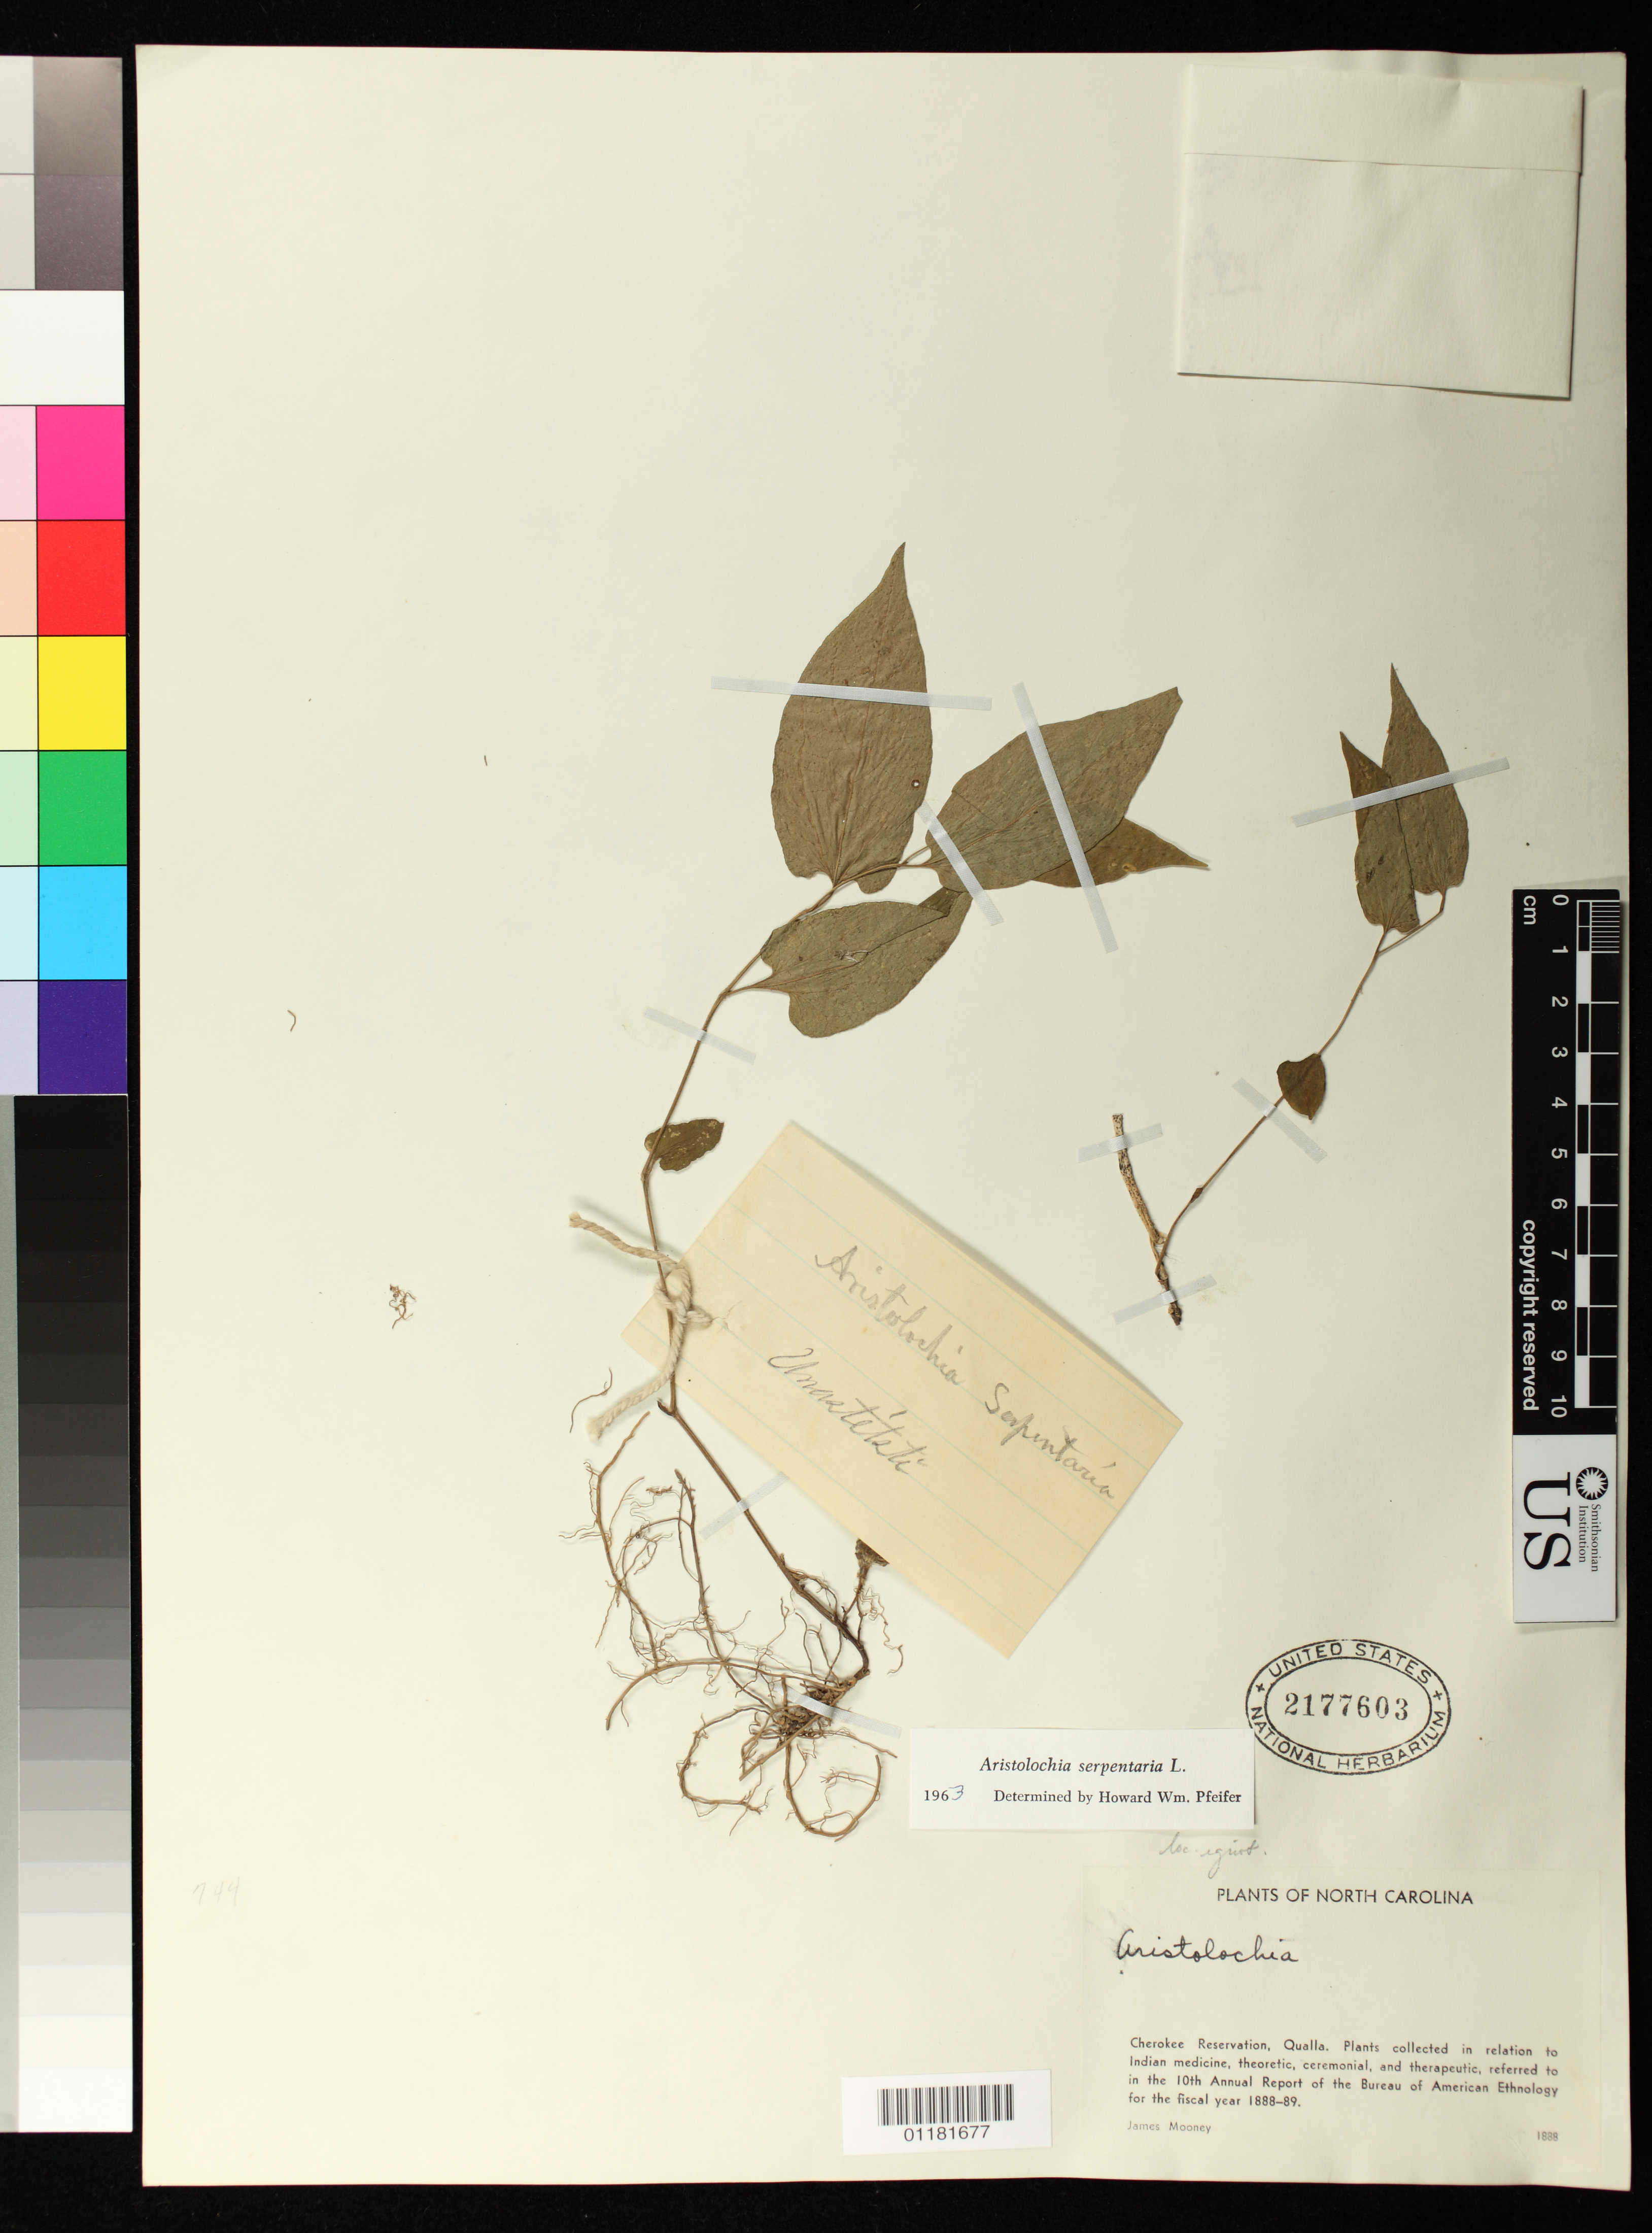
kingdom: Plantae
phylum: Tracheophyta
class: Magnoliopsida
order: Piperales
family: Aristolochiaceae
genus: Aristolochia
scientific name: Aristolochia serpentaria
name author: L.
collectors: J. Mooney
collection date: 1888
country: United States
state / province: North Carolina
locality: Cherokee Reservation, Qualla.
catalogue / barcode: US 2177603